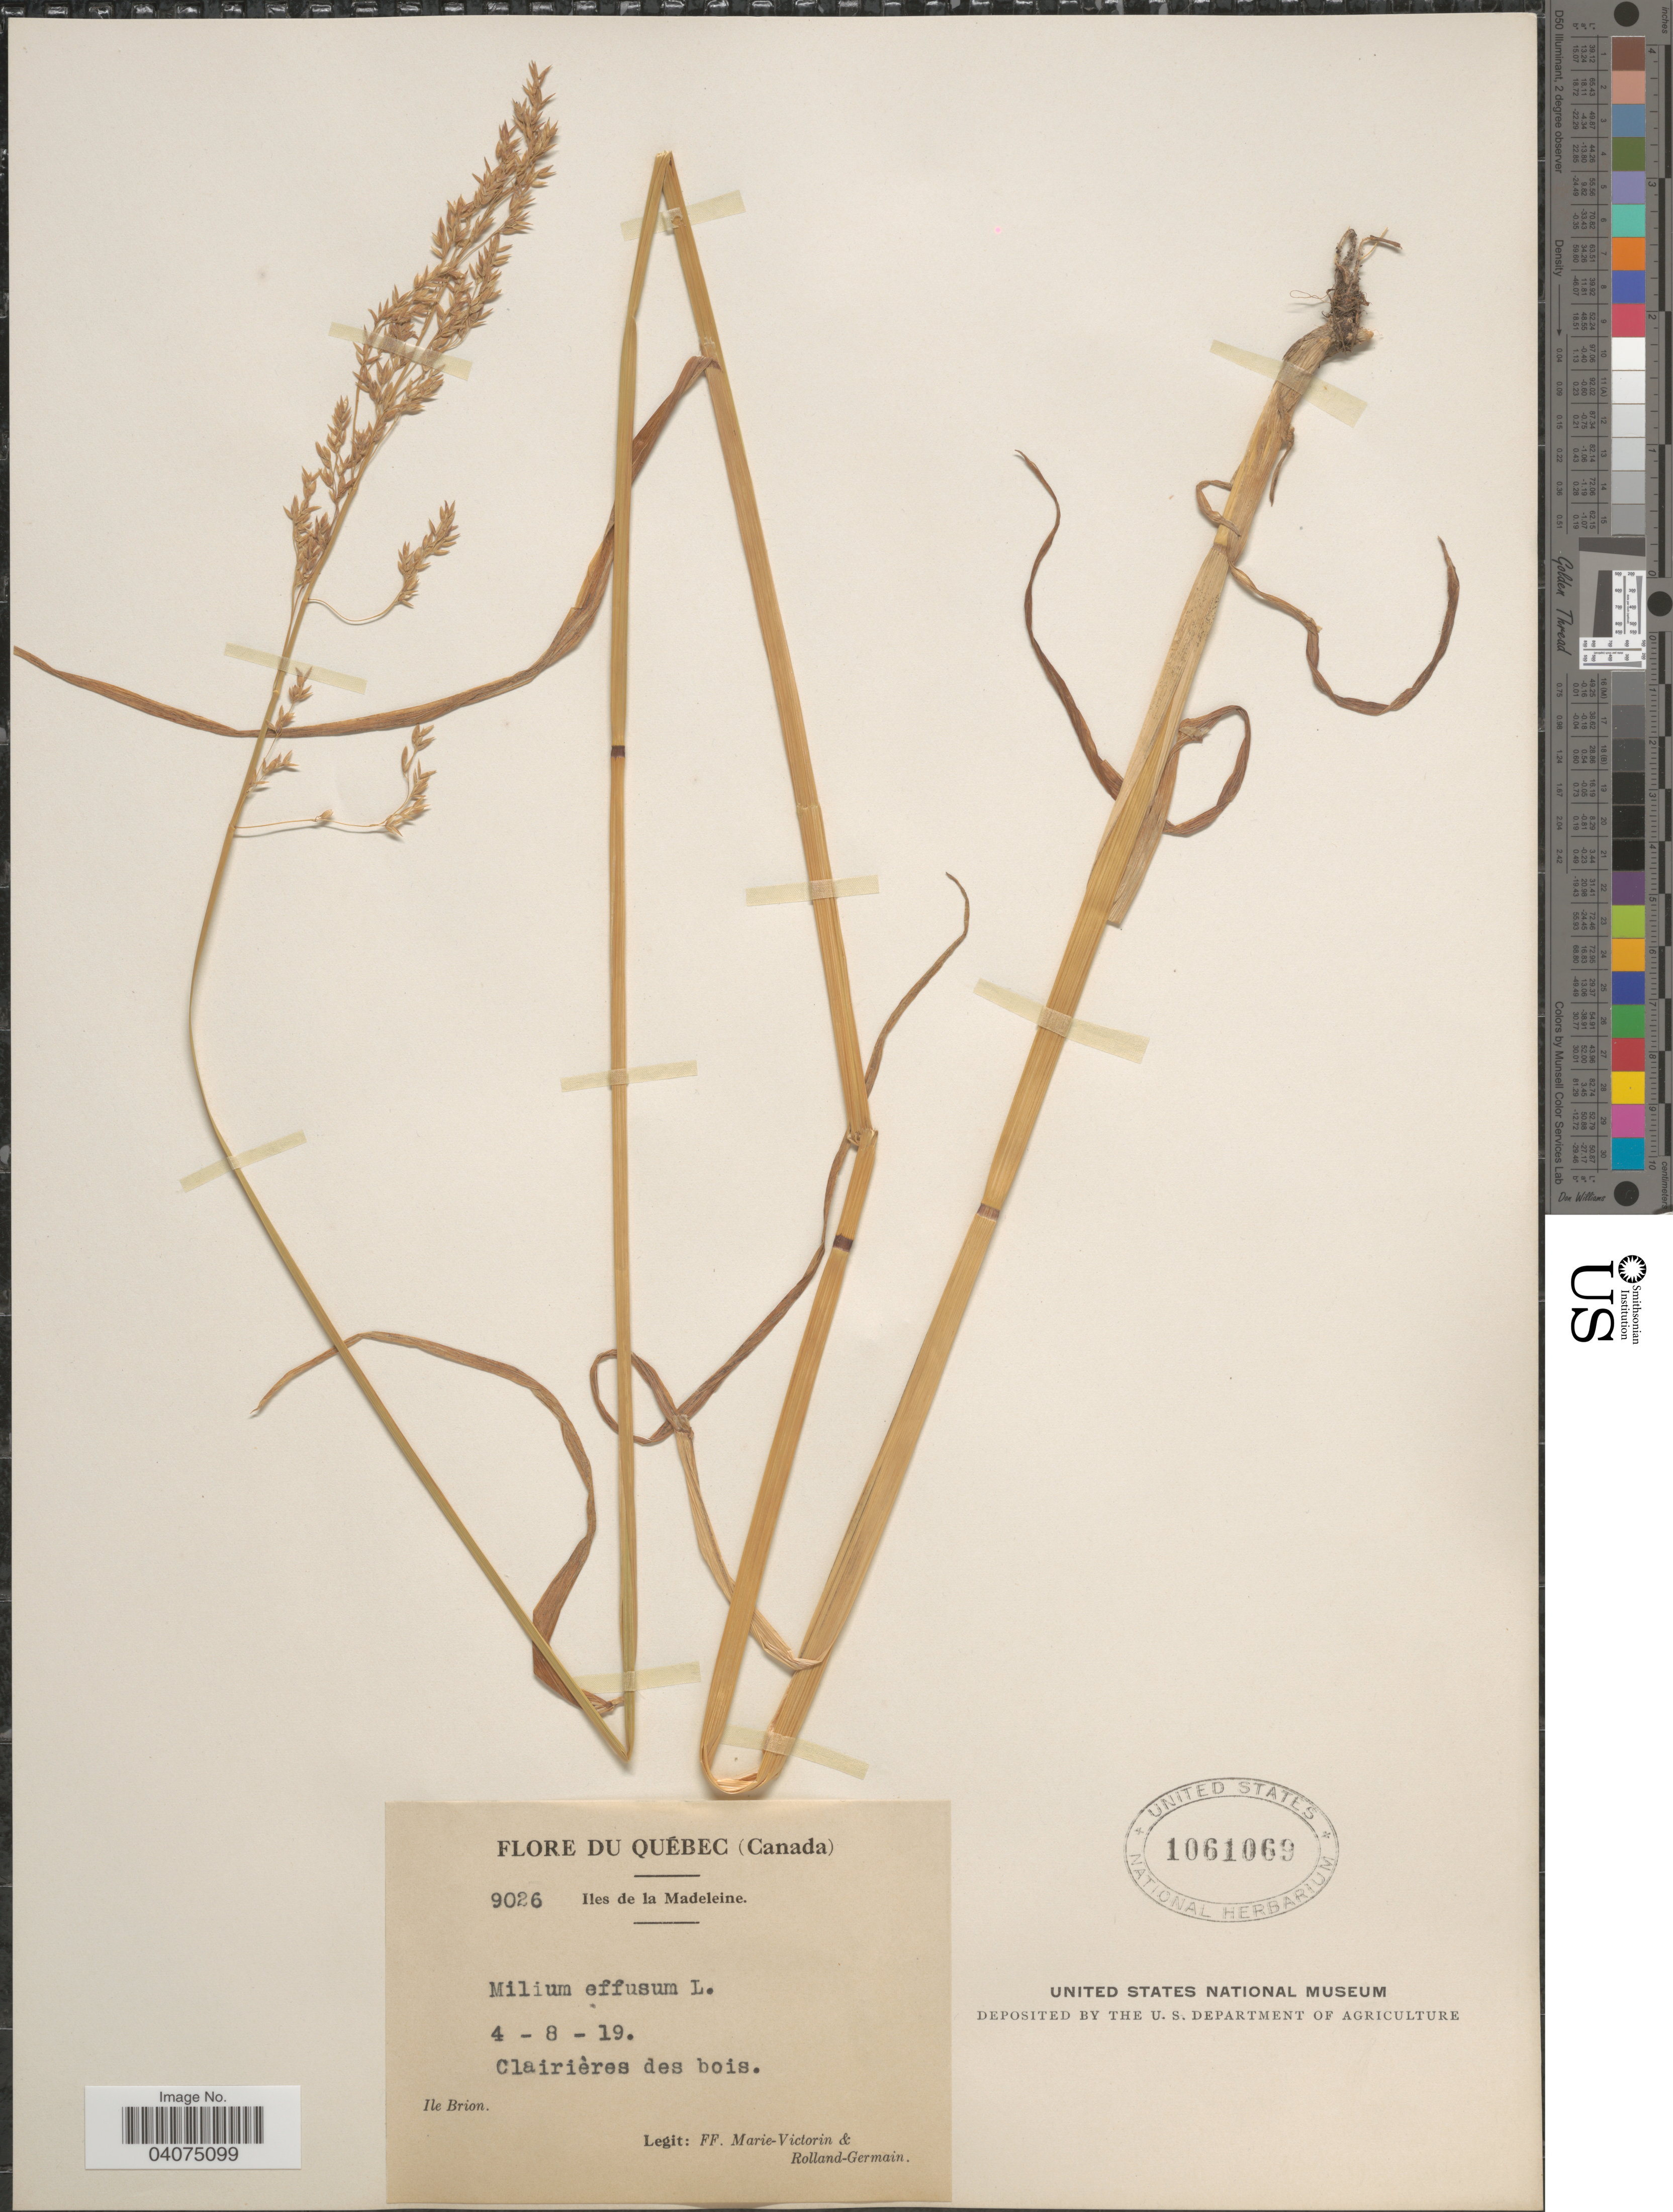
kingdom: Plantae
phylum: Tracheophyta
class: Liliopsida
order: Poales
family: Poaceae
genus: Milium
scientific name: Milium effusum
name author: L.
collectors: F. Marie-Victorin & Rolland-Germain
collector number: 9026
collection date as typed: Transcribed d/m/y: 4/8/19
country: Canada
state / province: Quebec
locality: Iles de la Madeleine. Clairières des bois. Ile Brion.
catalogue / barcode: US 1061069